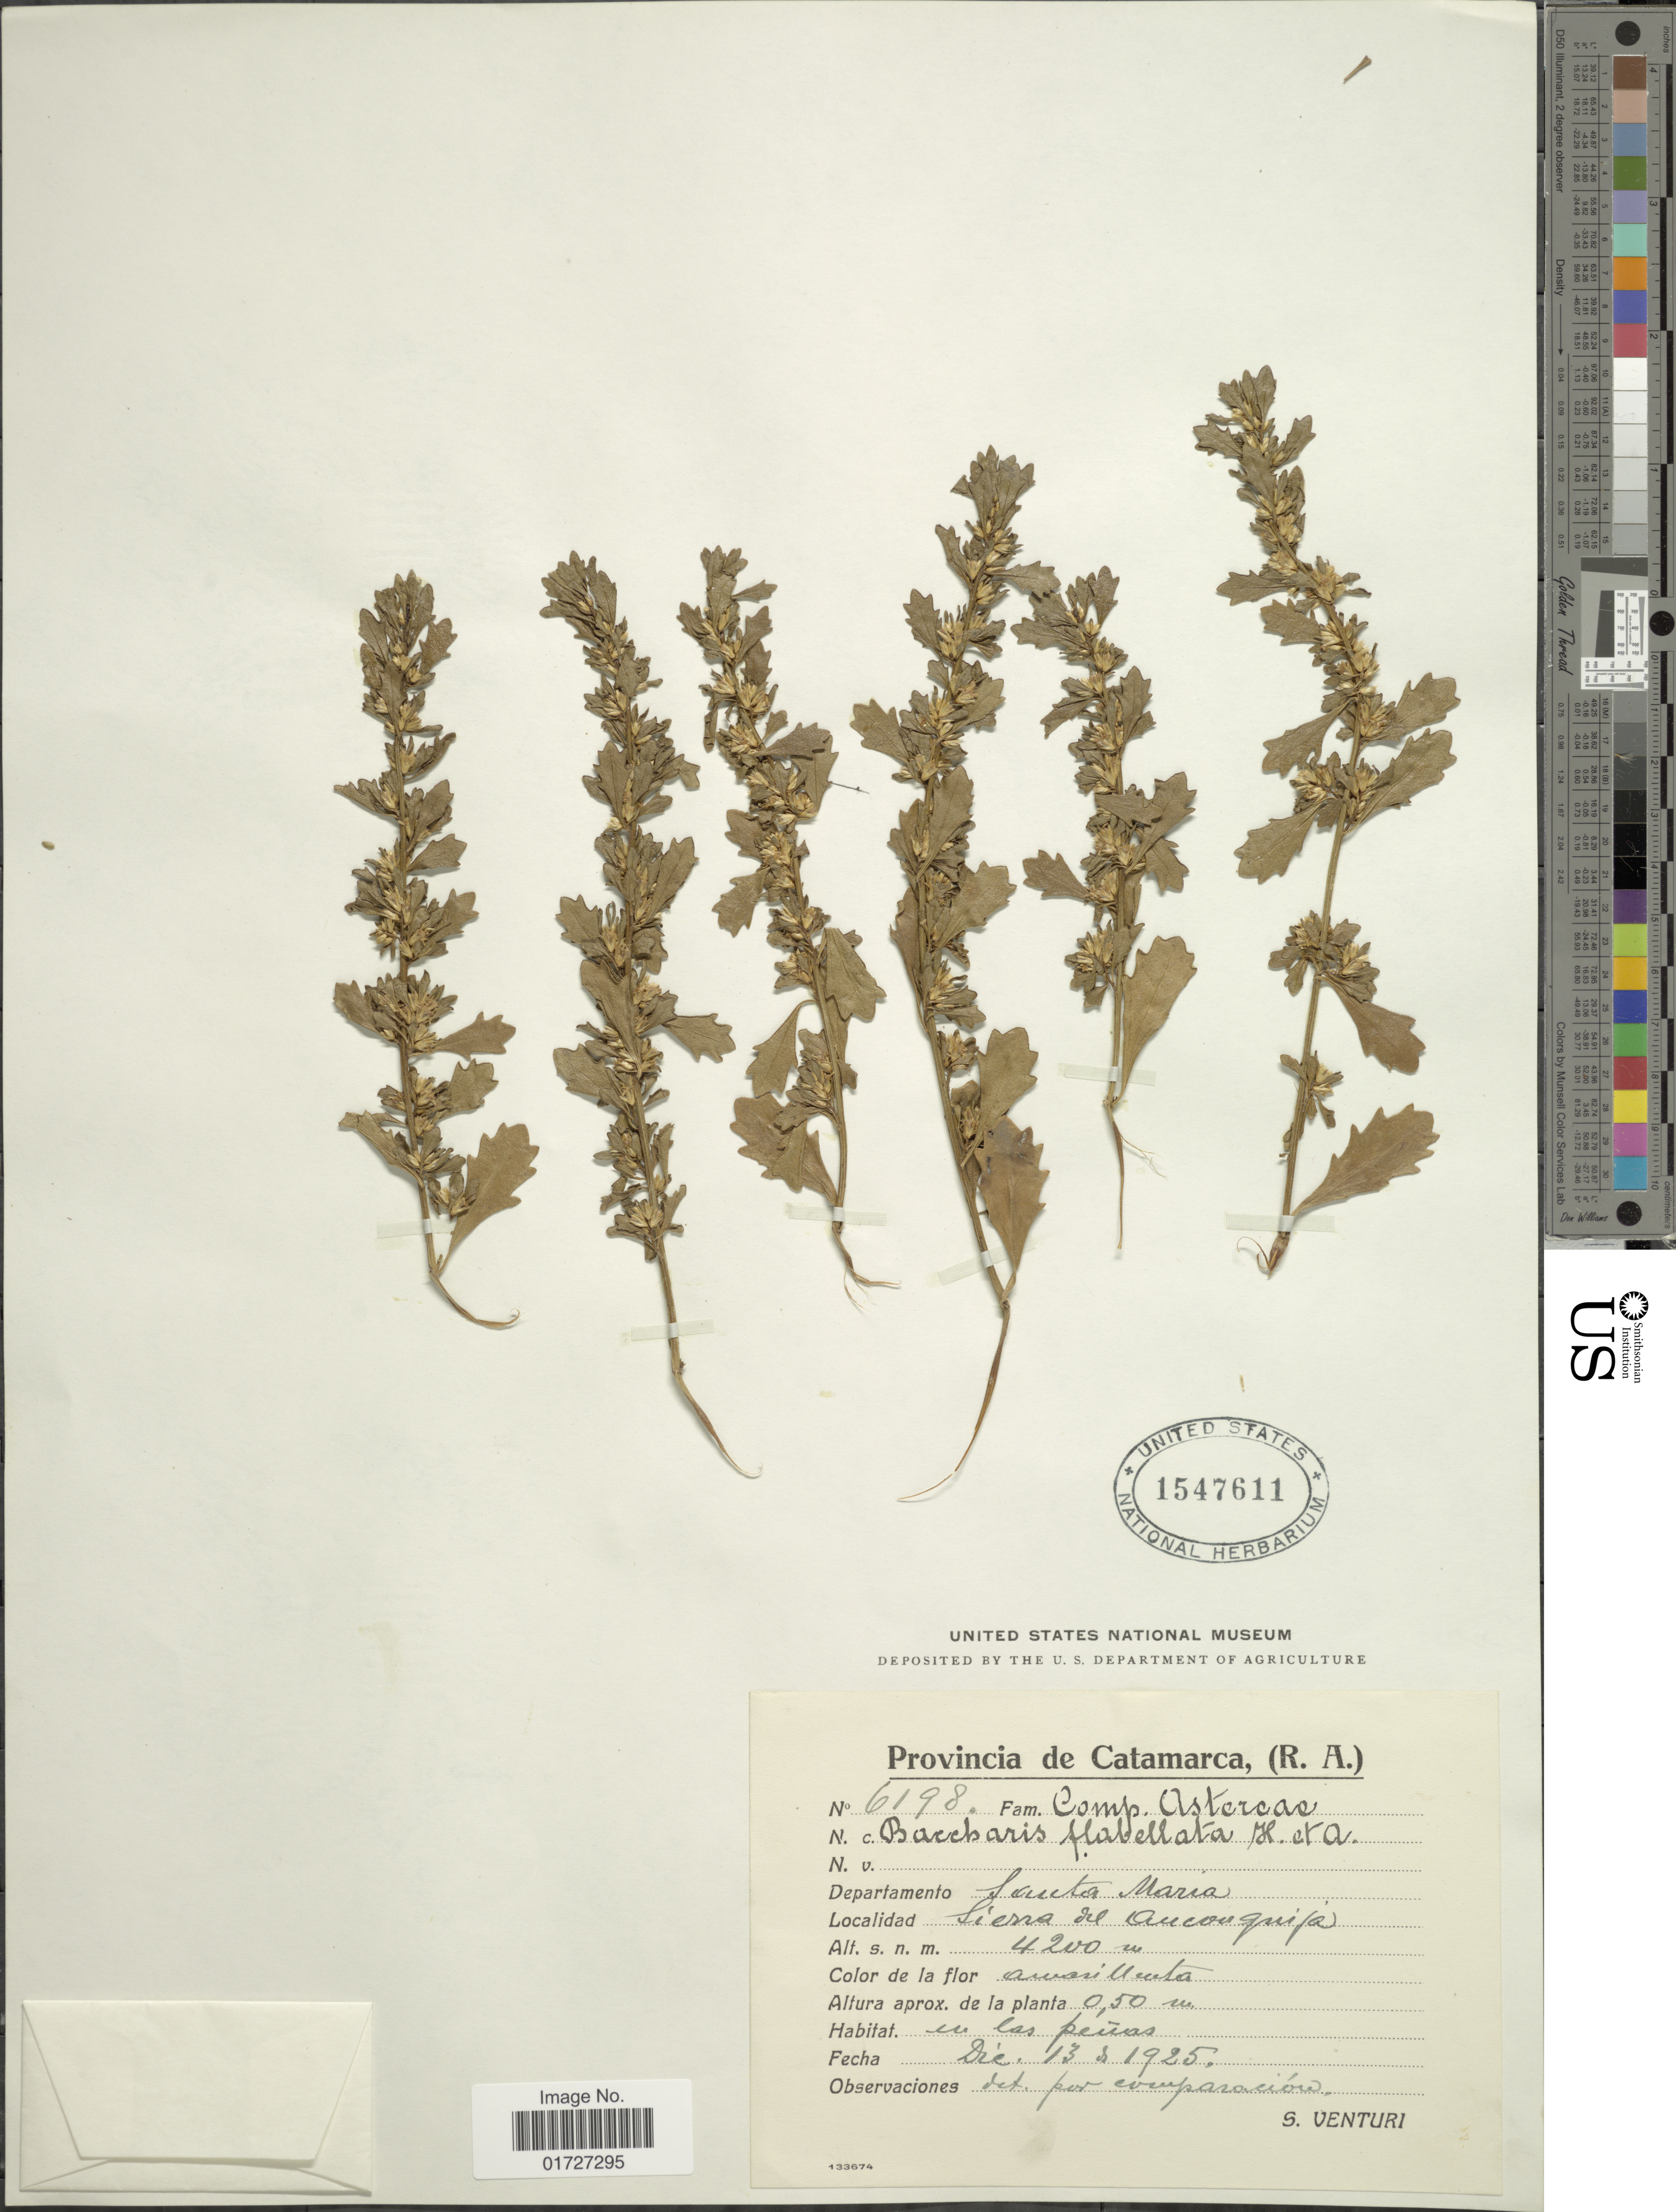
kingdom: Plantae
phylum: Tracheophyta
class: Magnoliopsida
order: Asterales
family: Asteraceae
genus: Baccharis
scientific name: Baccharis flabellata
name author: Hook. & Arn.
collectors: S. Venturi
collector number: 6198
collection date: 1925-12-13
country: Argentina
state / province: Catamarca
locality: Departamento Santa Maria, Sierra de Aconquija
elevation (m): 4200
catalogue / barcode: US 1547611